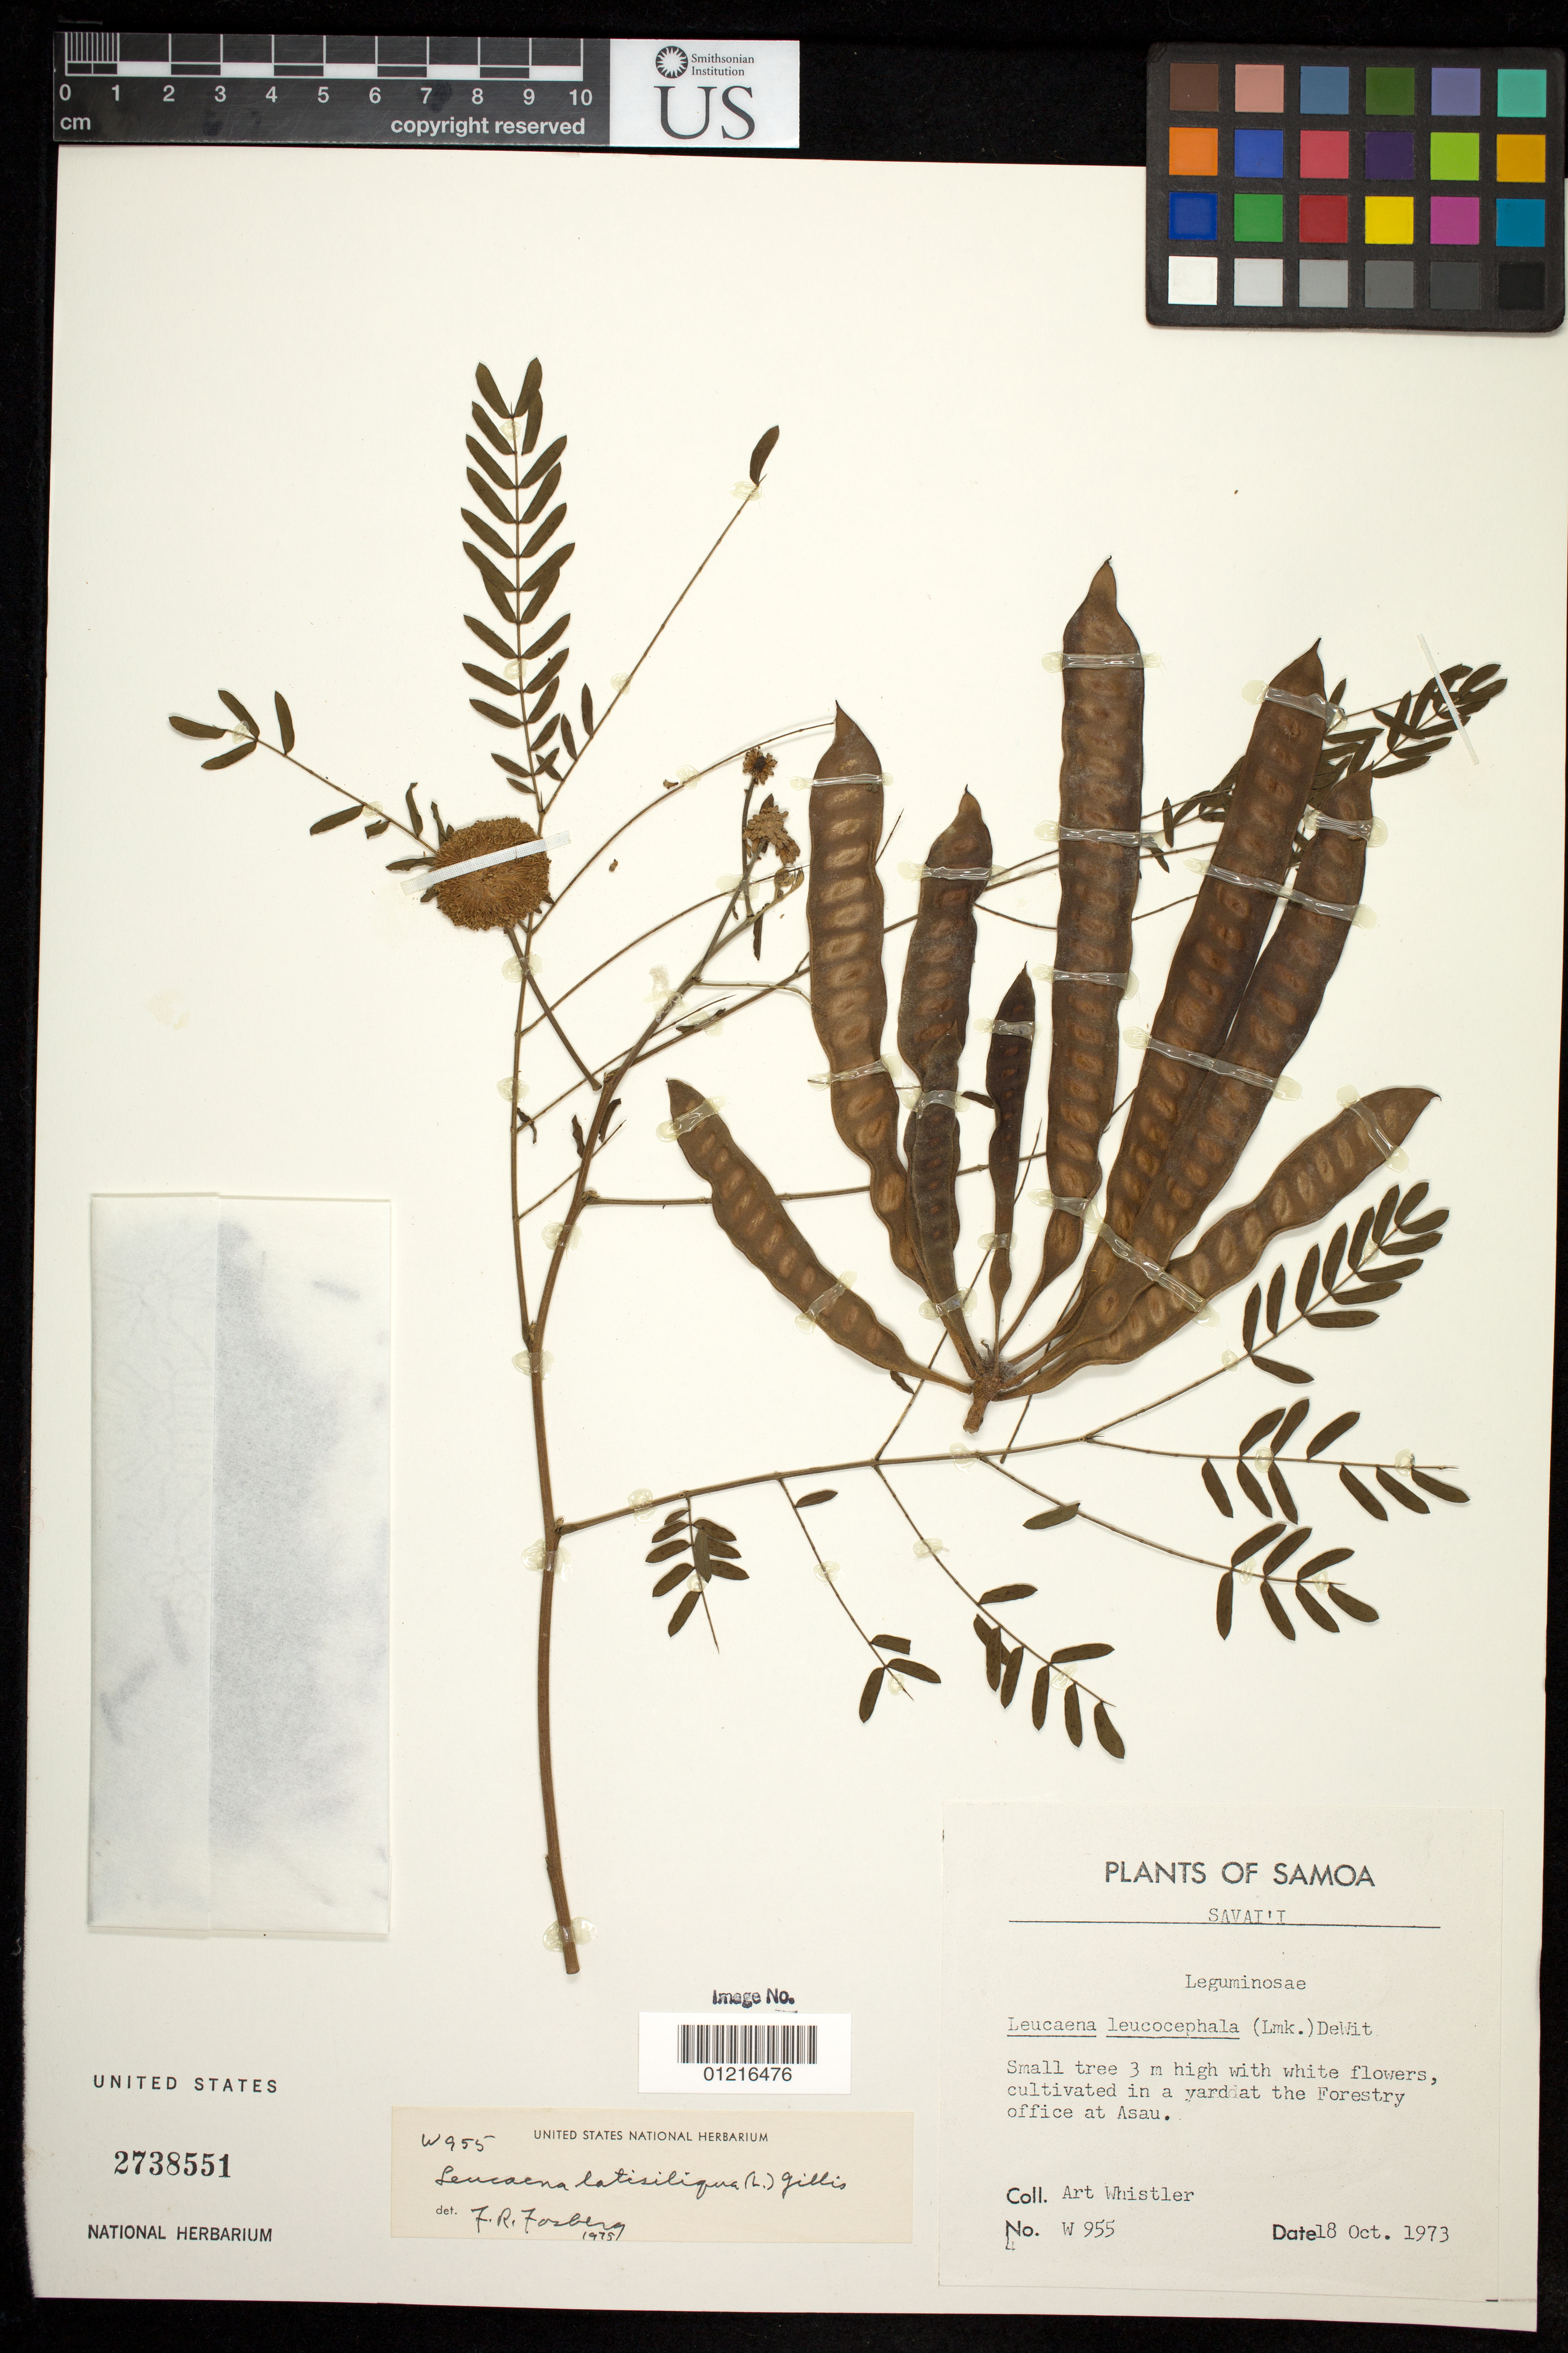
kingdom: Plantae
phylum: Tracheophyta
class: Magnoliopsida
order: Fabales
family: Fabaceae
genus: Leucaena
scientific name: Leucaena leucocephala subsp. leucocephala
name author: (Lam.) de Wit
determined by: Lorence, David H., (PTBG), National Tropical Botanical Garden (UNITED STATES)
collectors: A. Whistler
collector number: W 955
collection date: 1973-10-18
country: Samoa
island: Savai'i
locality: In a yard at the forestry office at Asau.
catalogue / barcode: US 2738551